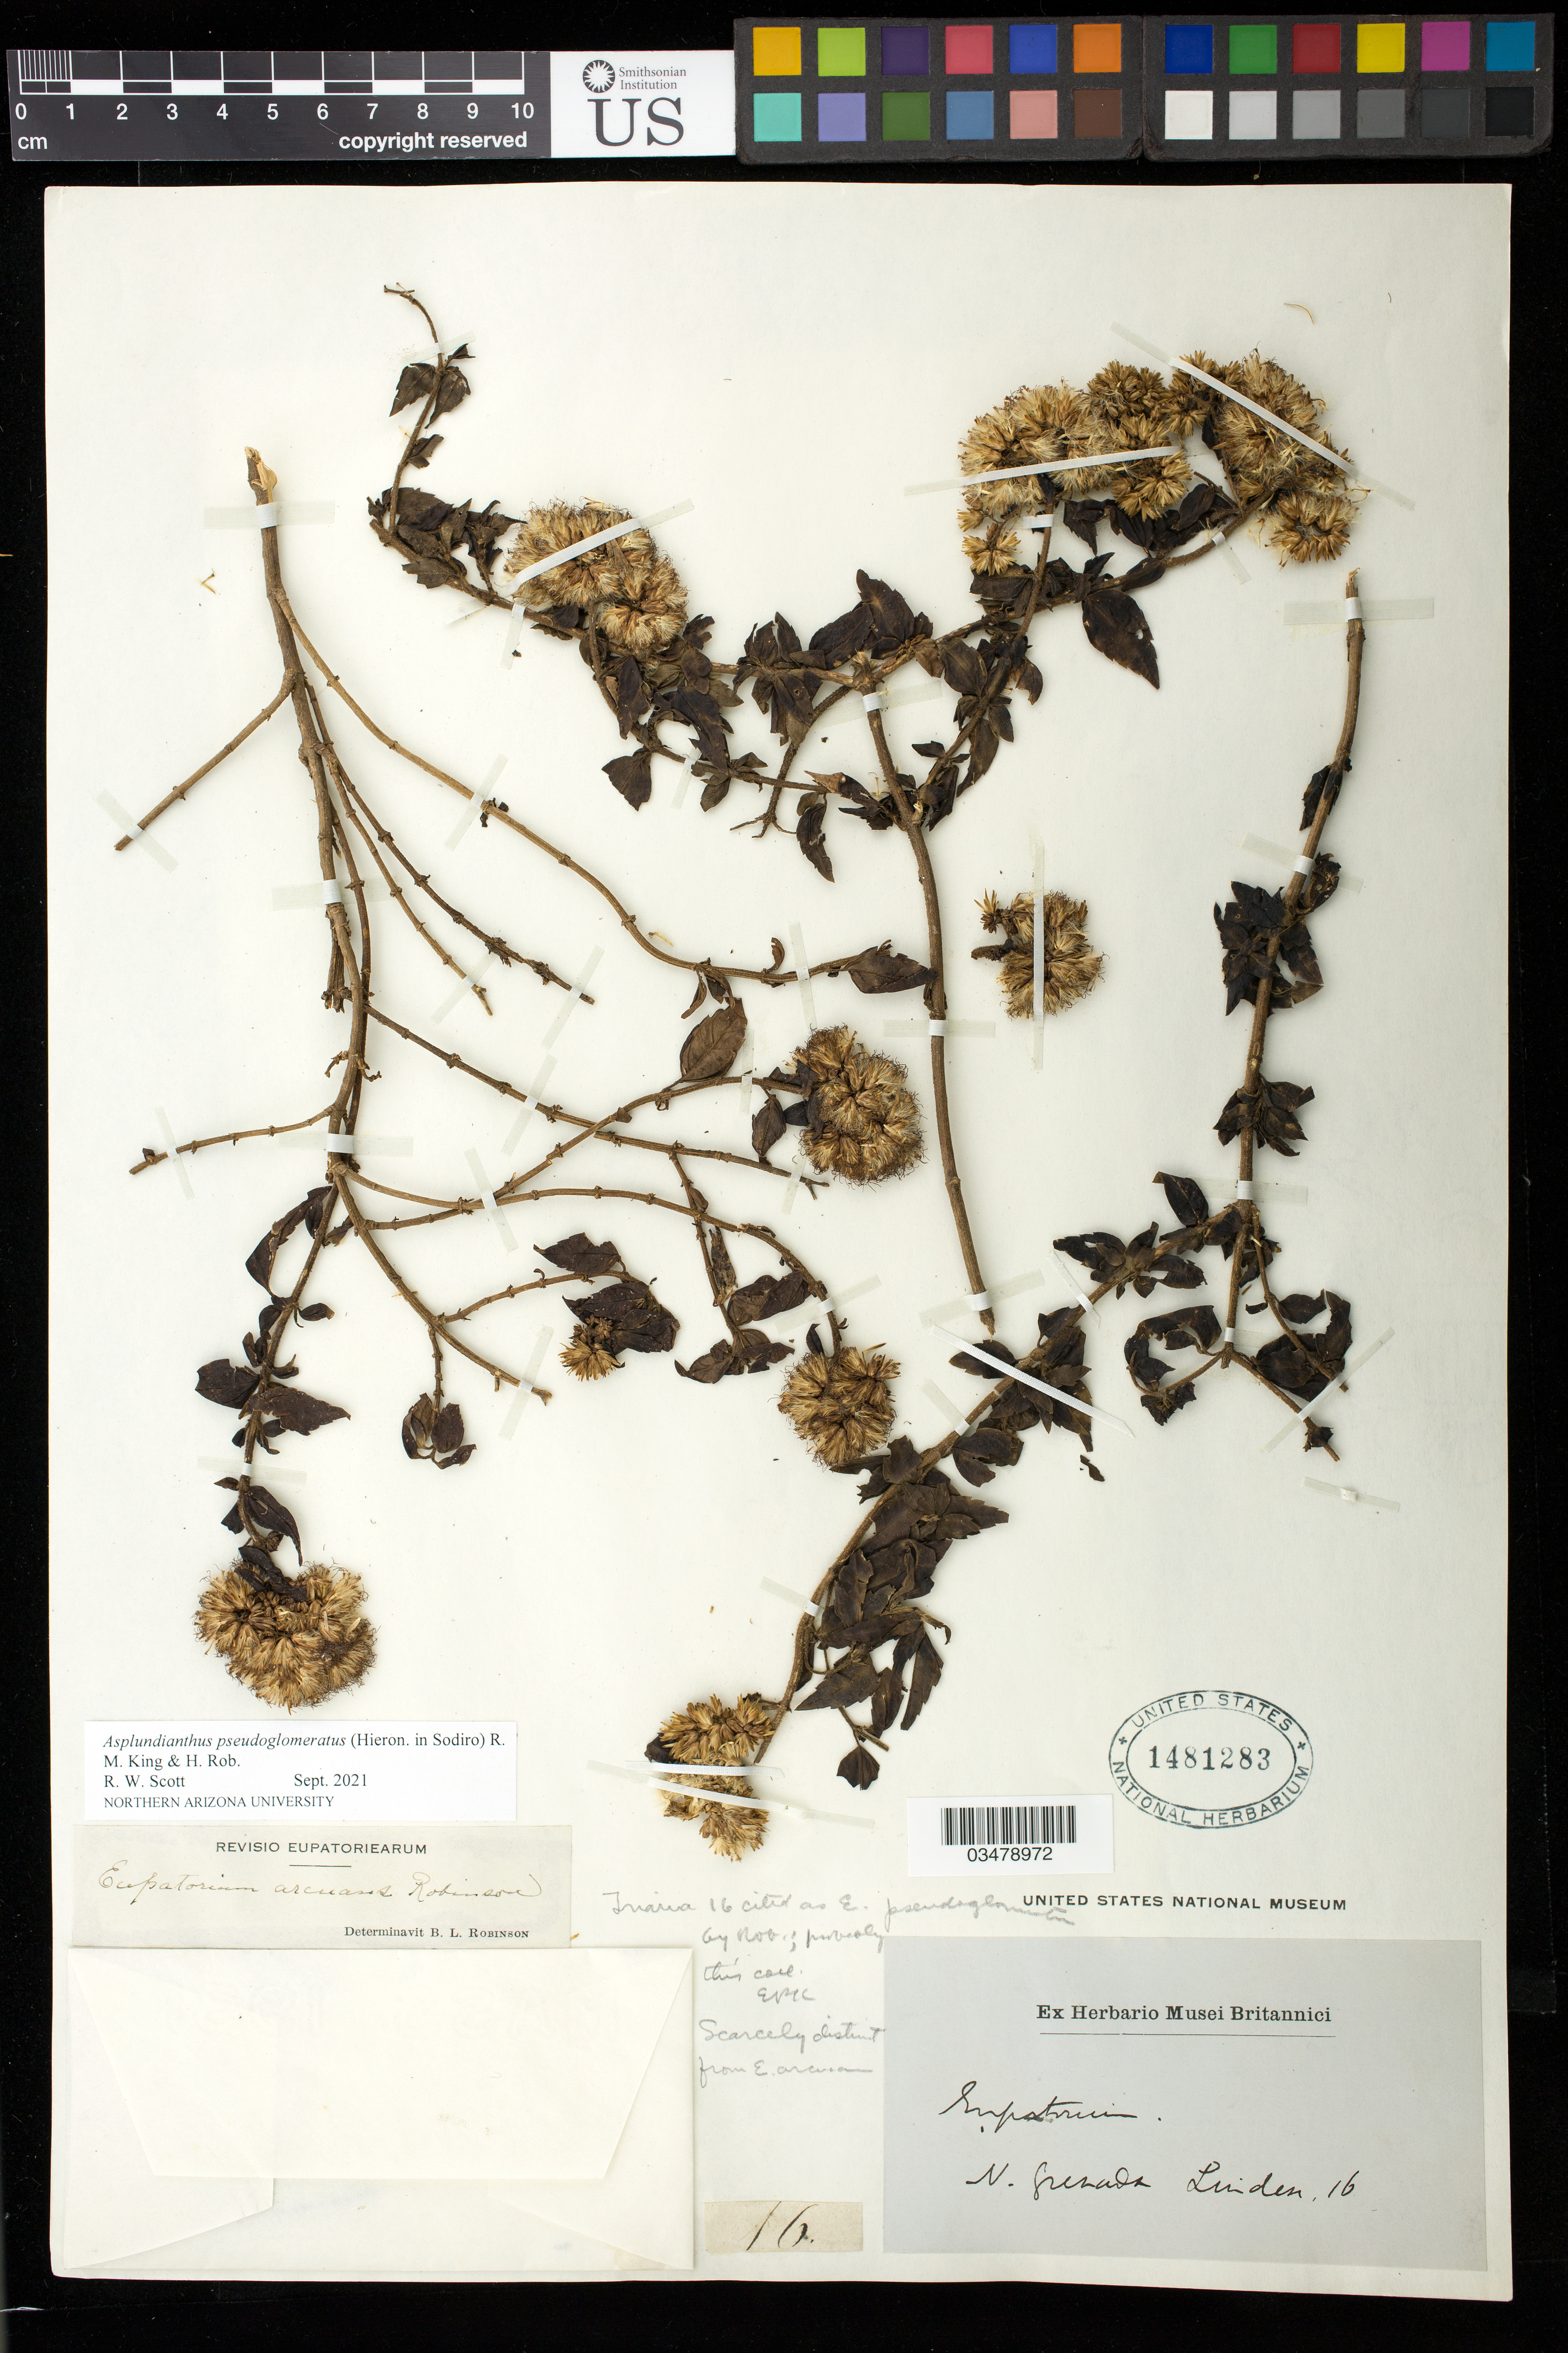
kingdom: Plantae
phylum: Tracheophyta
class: Magnoliopsida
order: Asterales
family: Asteraceae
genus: Asplundianthus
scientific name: Asplundianthus pseudoglomeratus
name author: (Hieron. in Sodiro) R.M. King & H. Rob.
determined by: Scott, R. W.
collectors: -- Linden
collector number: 16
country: Grenada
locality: N. Grenada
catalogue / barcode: US 1481283